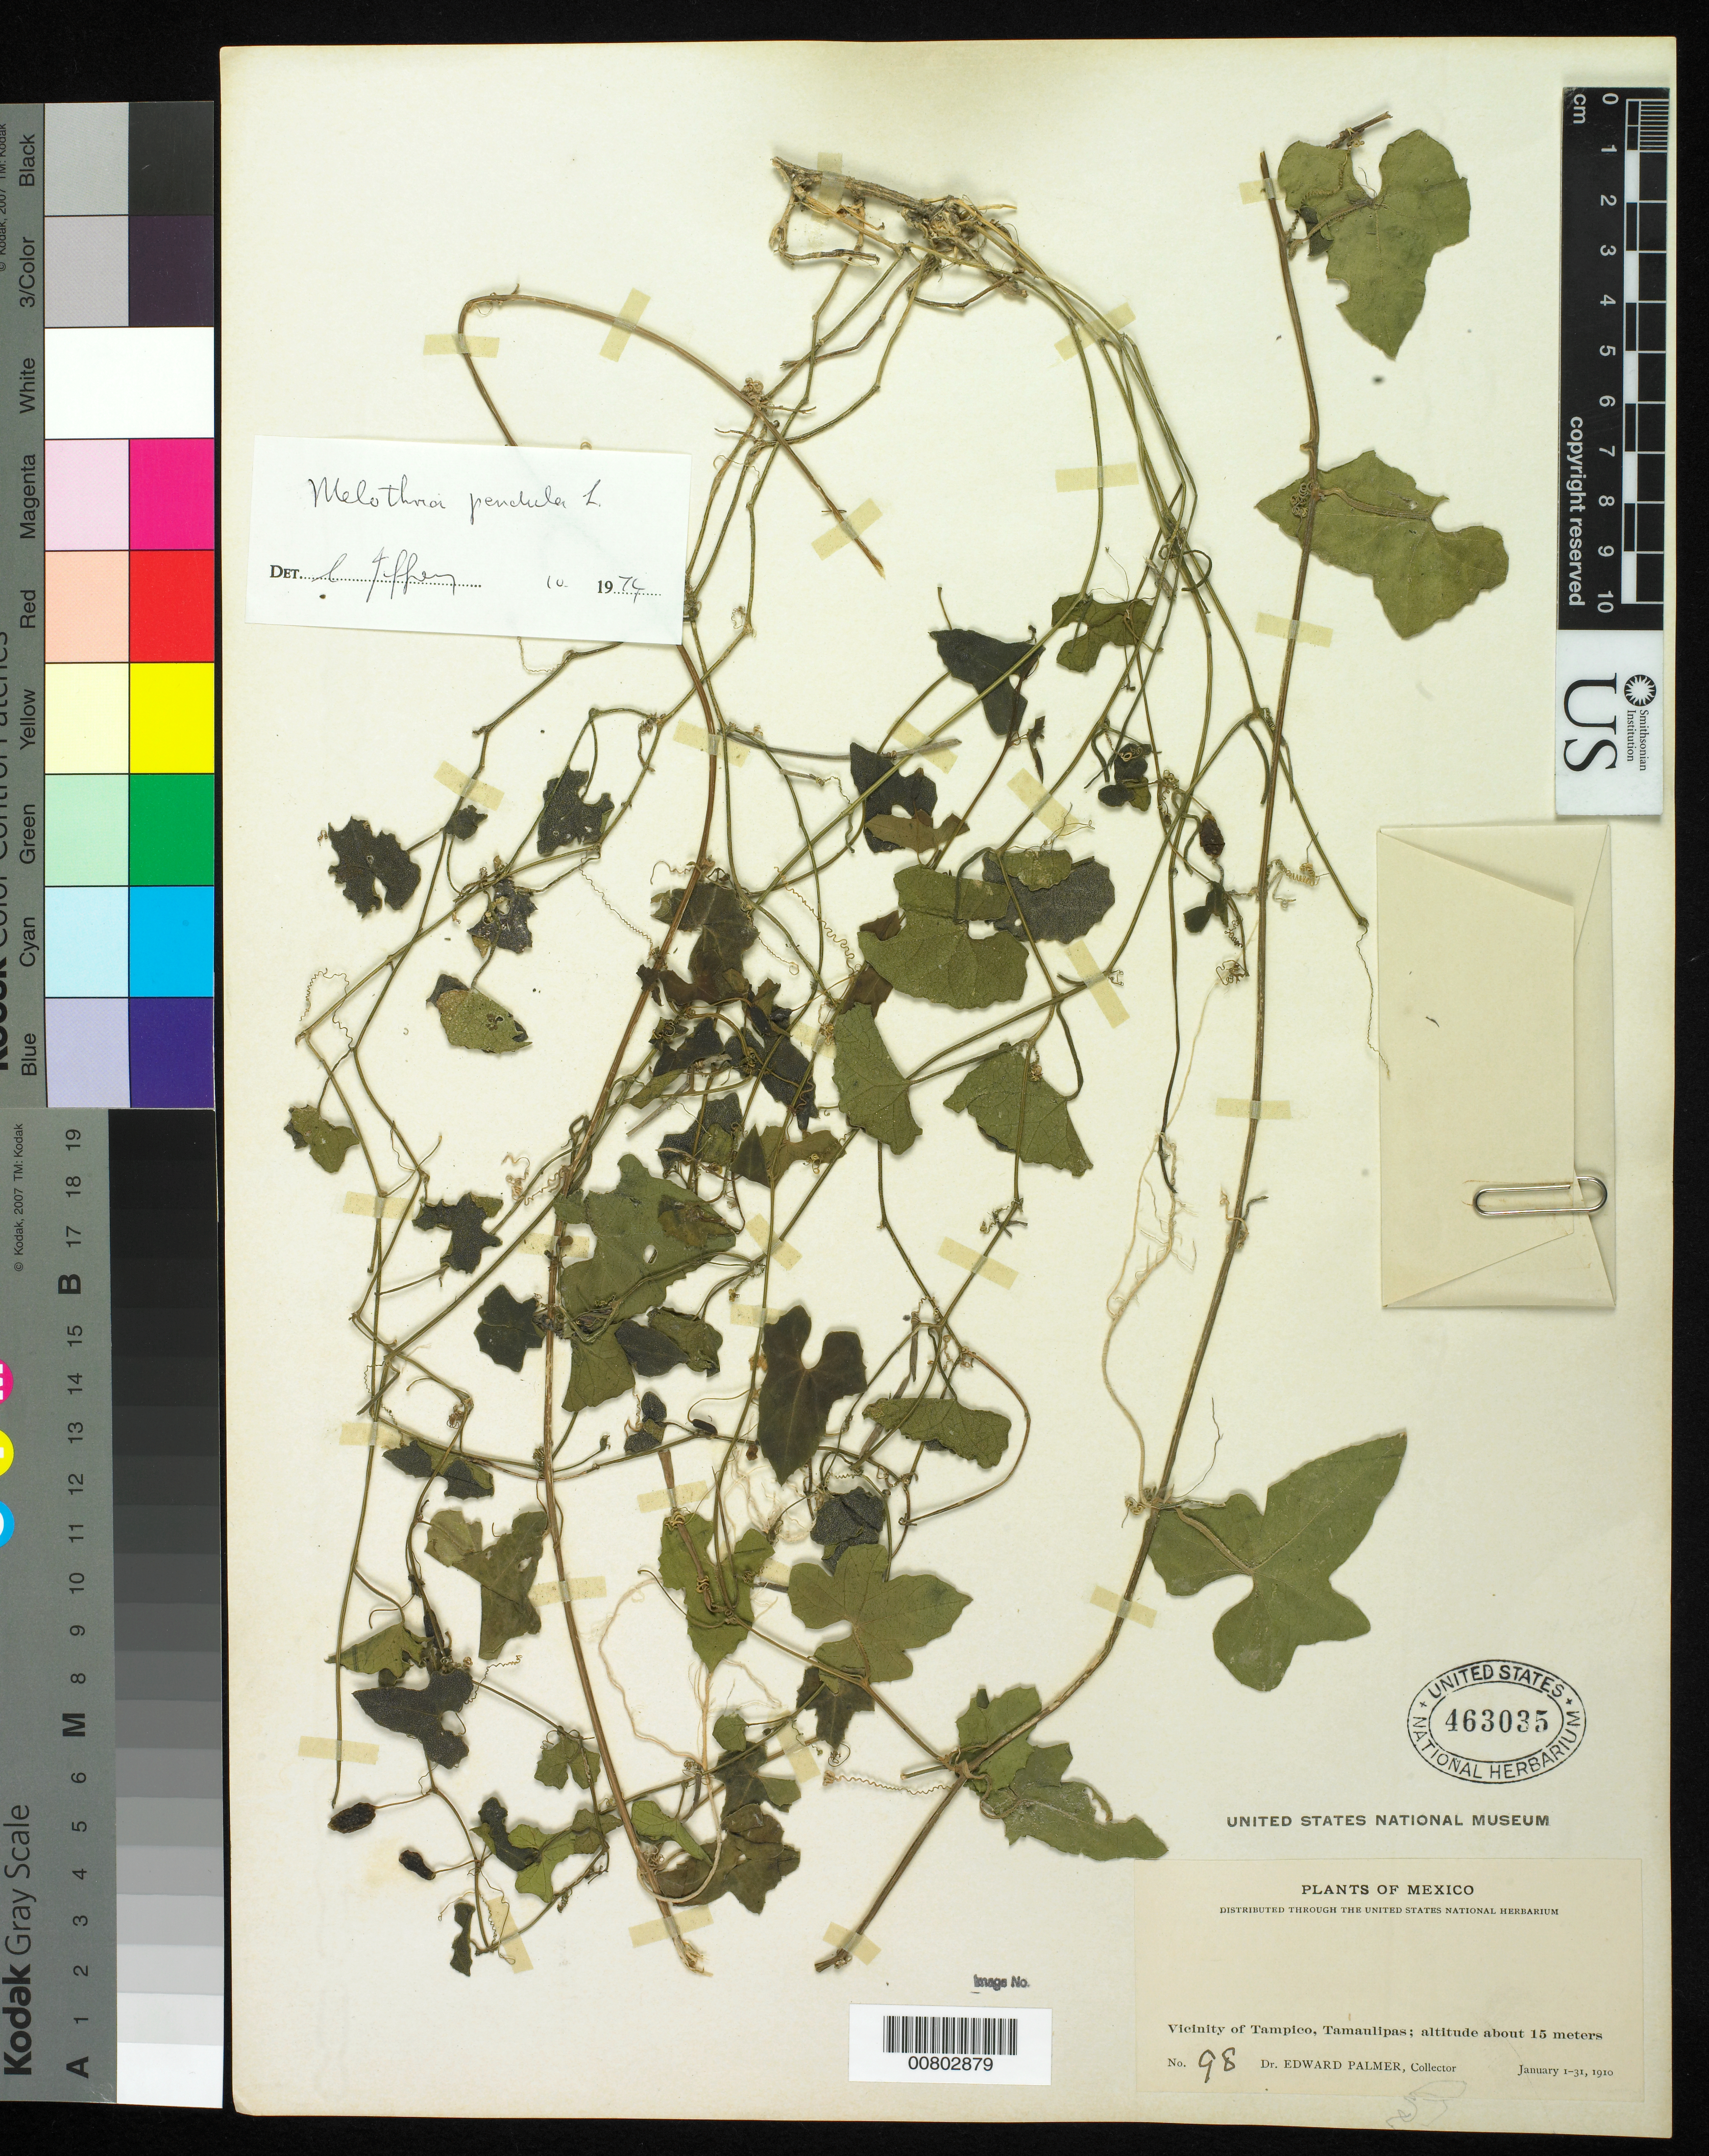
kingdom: Plantae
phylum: Tracheophyta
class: Magnoliopsida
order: Cucurbitales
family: Cucurbitaceae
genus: Melothria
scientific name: Melothria pendula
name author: L.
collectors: E. Palmer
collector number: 98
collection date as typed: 01 Jan 1910 to 31 Jan 1910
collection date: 1910-01-01/1910-01-31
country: Mexico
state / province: Tamaulipas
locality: Vicinity of Tampico, Tamaulipas.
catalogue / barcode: US 463035